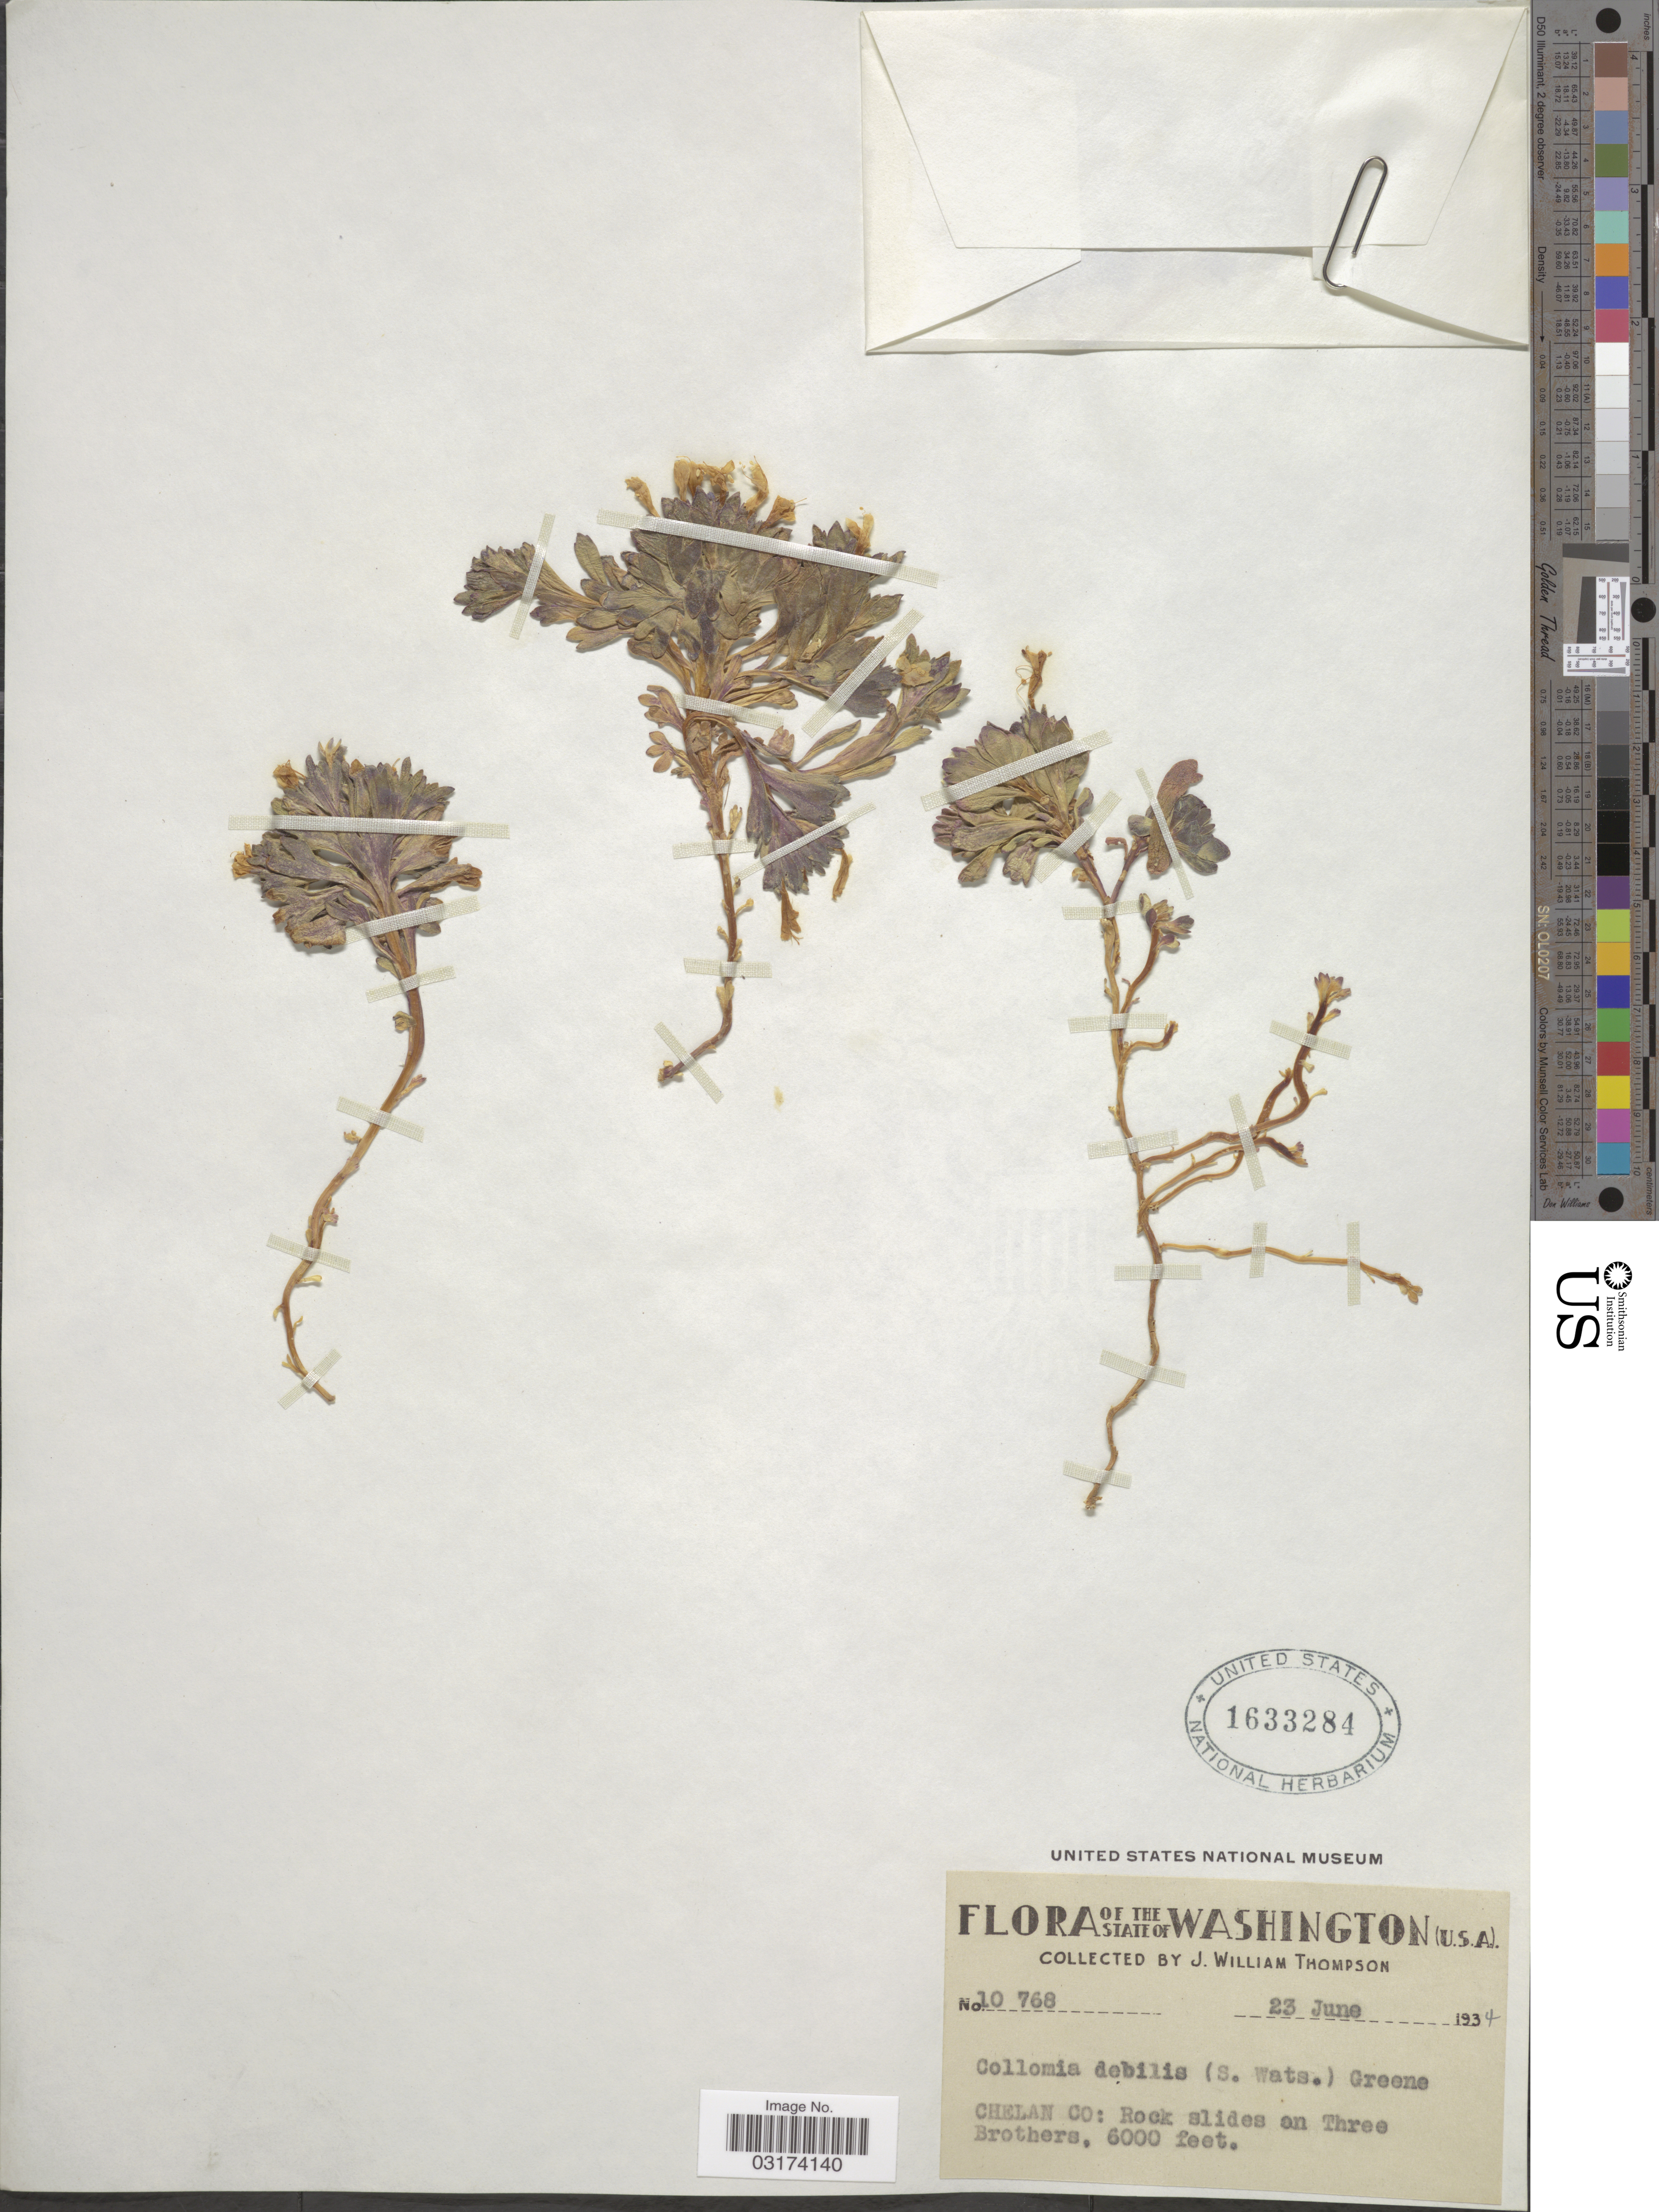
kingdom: Plantae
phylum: Tracheophyta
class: Magnoliopsida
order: Ericales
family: Polemoniaceae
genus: Collomia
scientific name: Collomia debilis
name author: (S. Watson) Greene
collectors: J. W. Thompson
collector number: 10768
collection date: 1934-06-23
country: United States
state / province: Washington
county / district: Chelan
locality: Chelan Co: Rock slides on Three Brothers.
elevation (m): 1829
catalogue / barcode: US 1633284